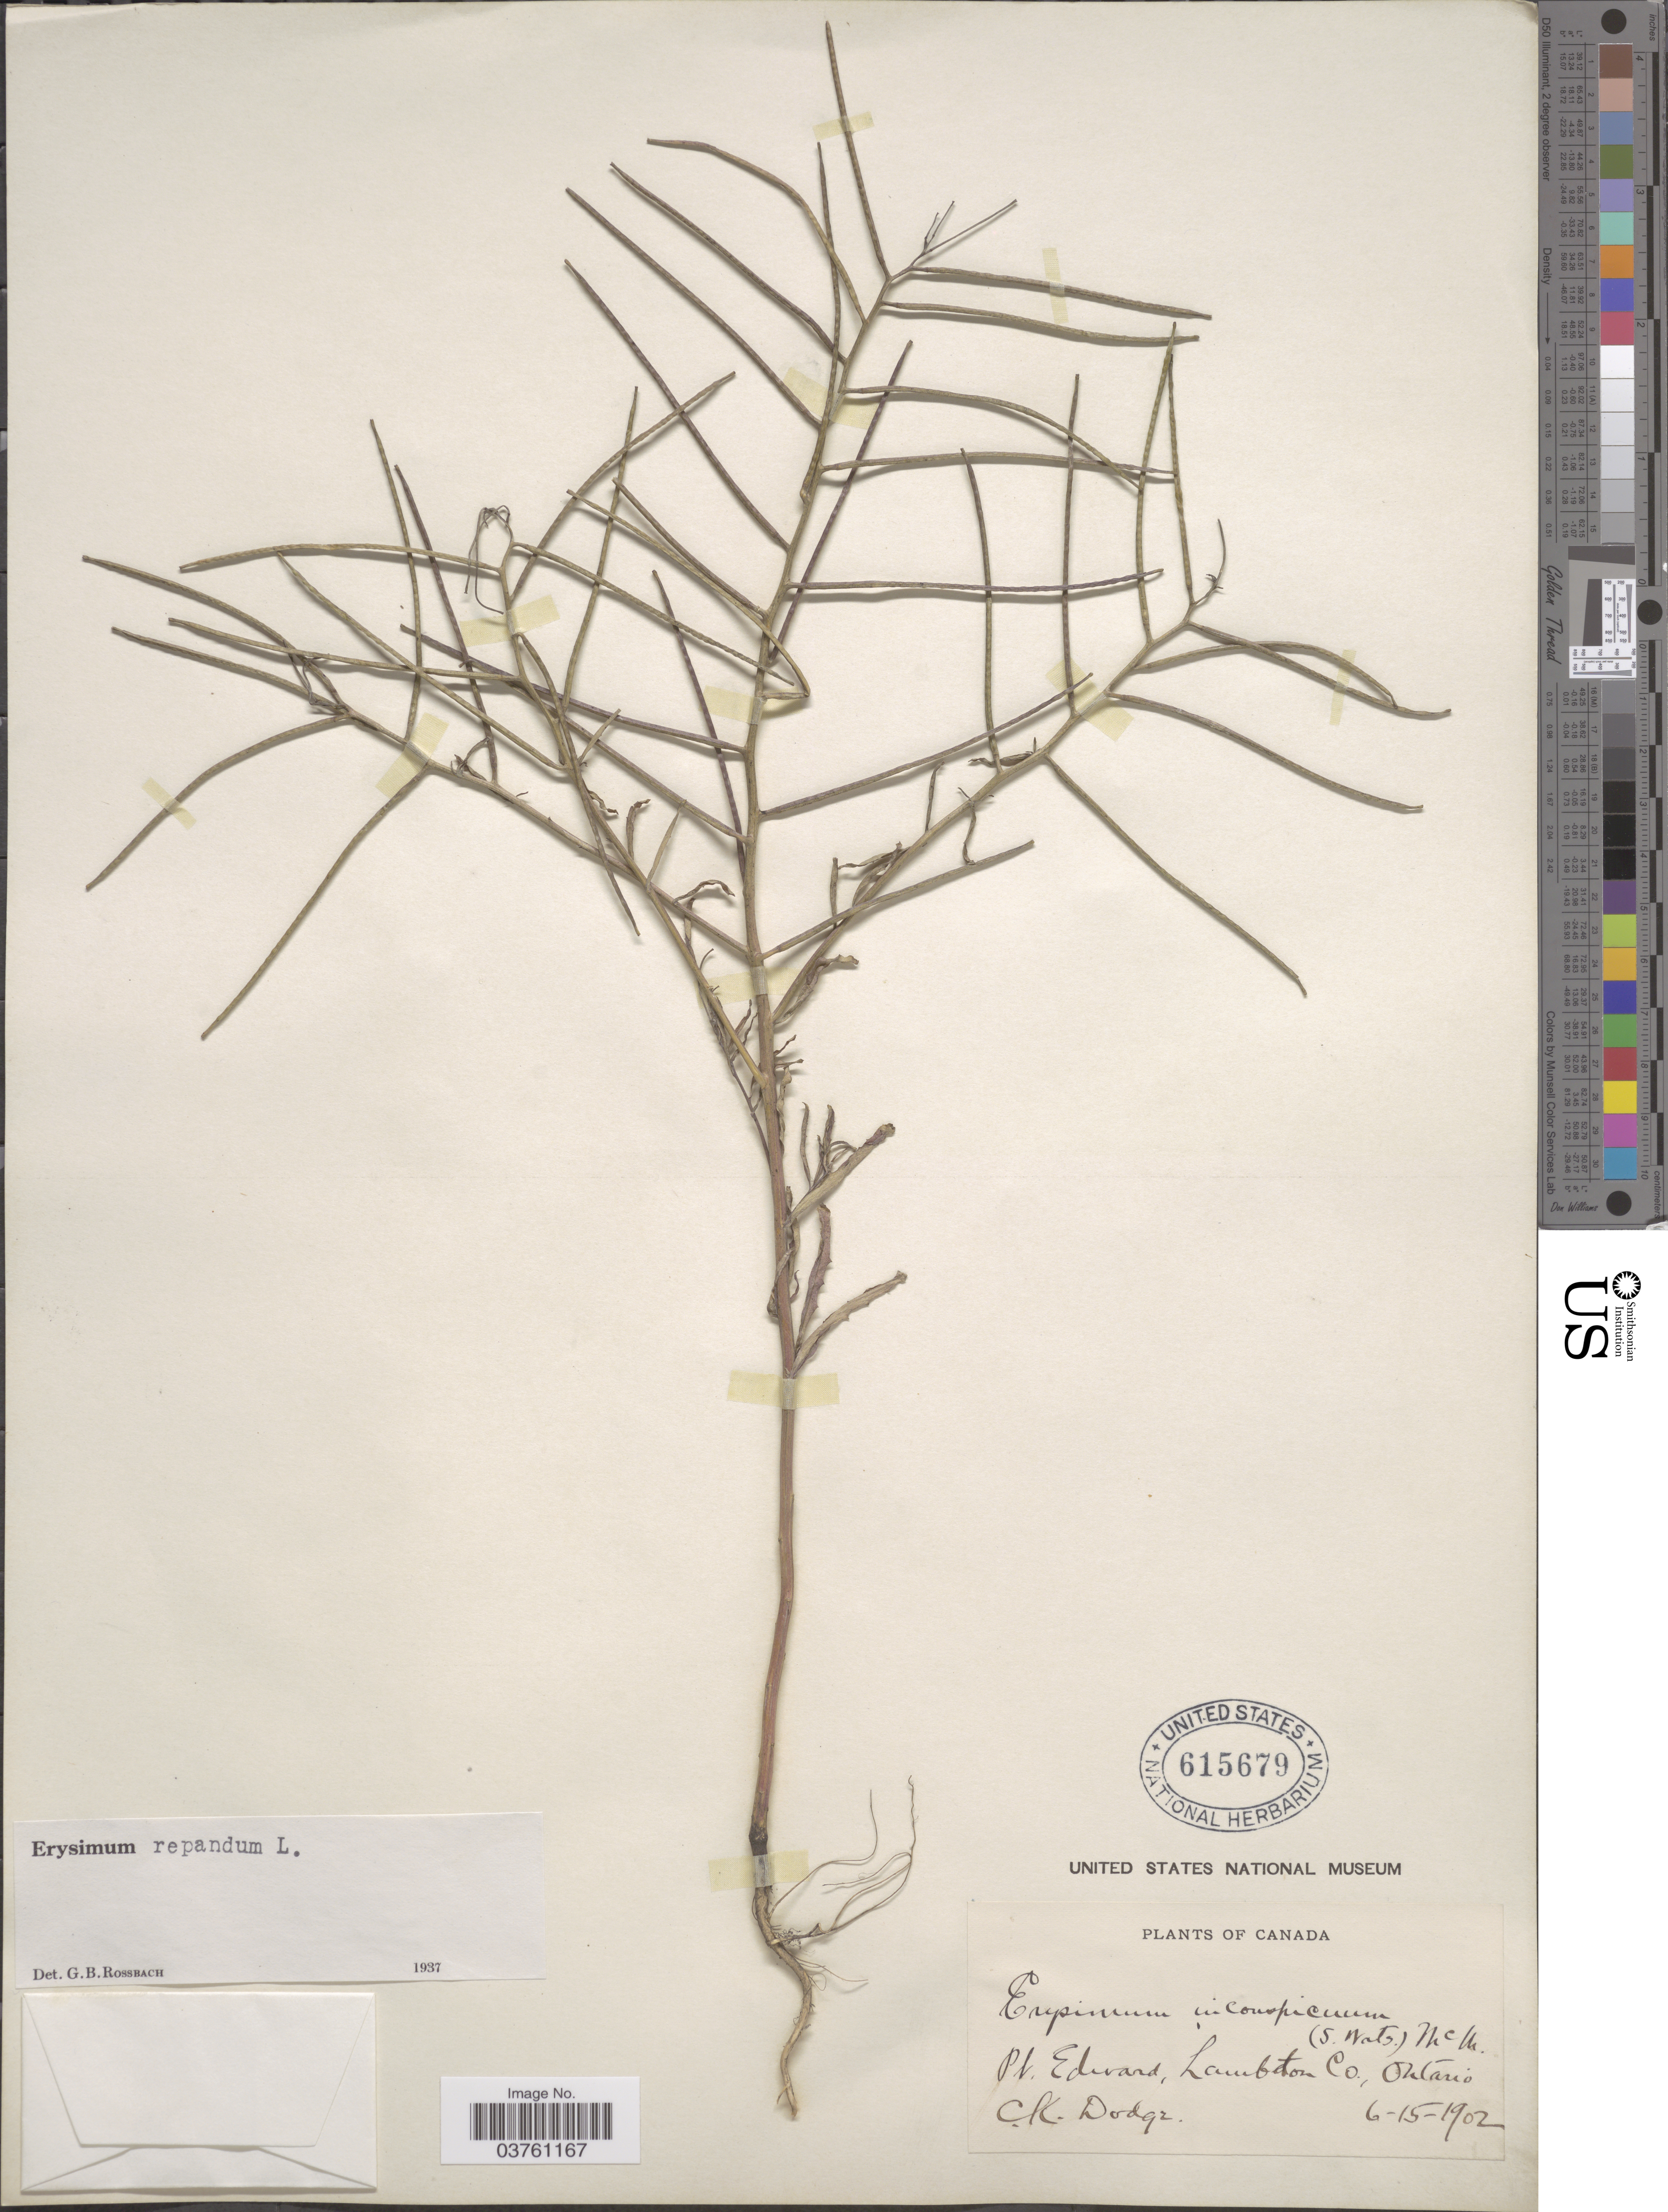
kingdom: Plantae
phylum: Tracheophyta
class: Magnoliopsida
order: Brassicales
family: Brassicaceae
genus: Erysimum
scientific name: Erysimum repandum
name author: L.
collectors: C. Dodge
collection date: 1902-06-15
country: Canada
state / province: Ontario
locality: Pt. Edward, Lambton Co.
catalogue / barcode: US 615679